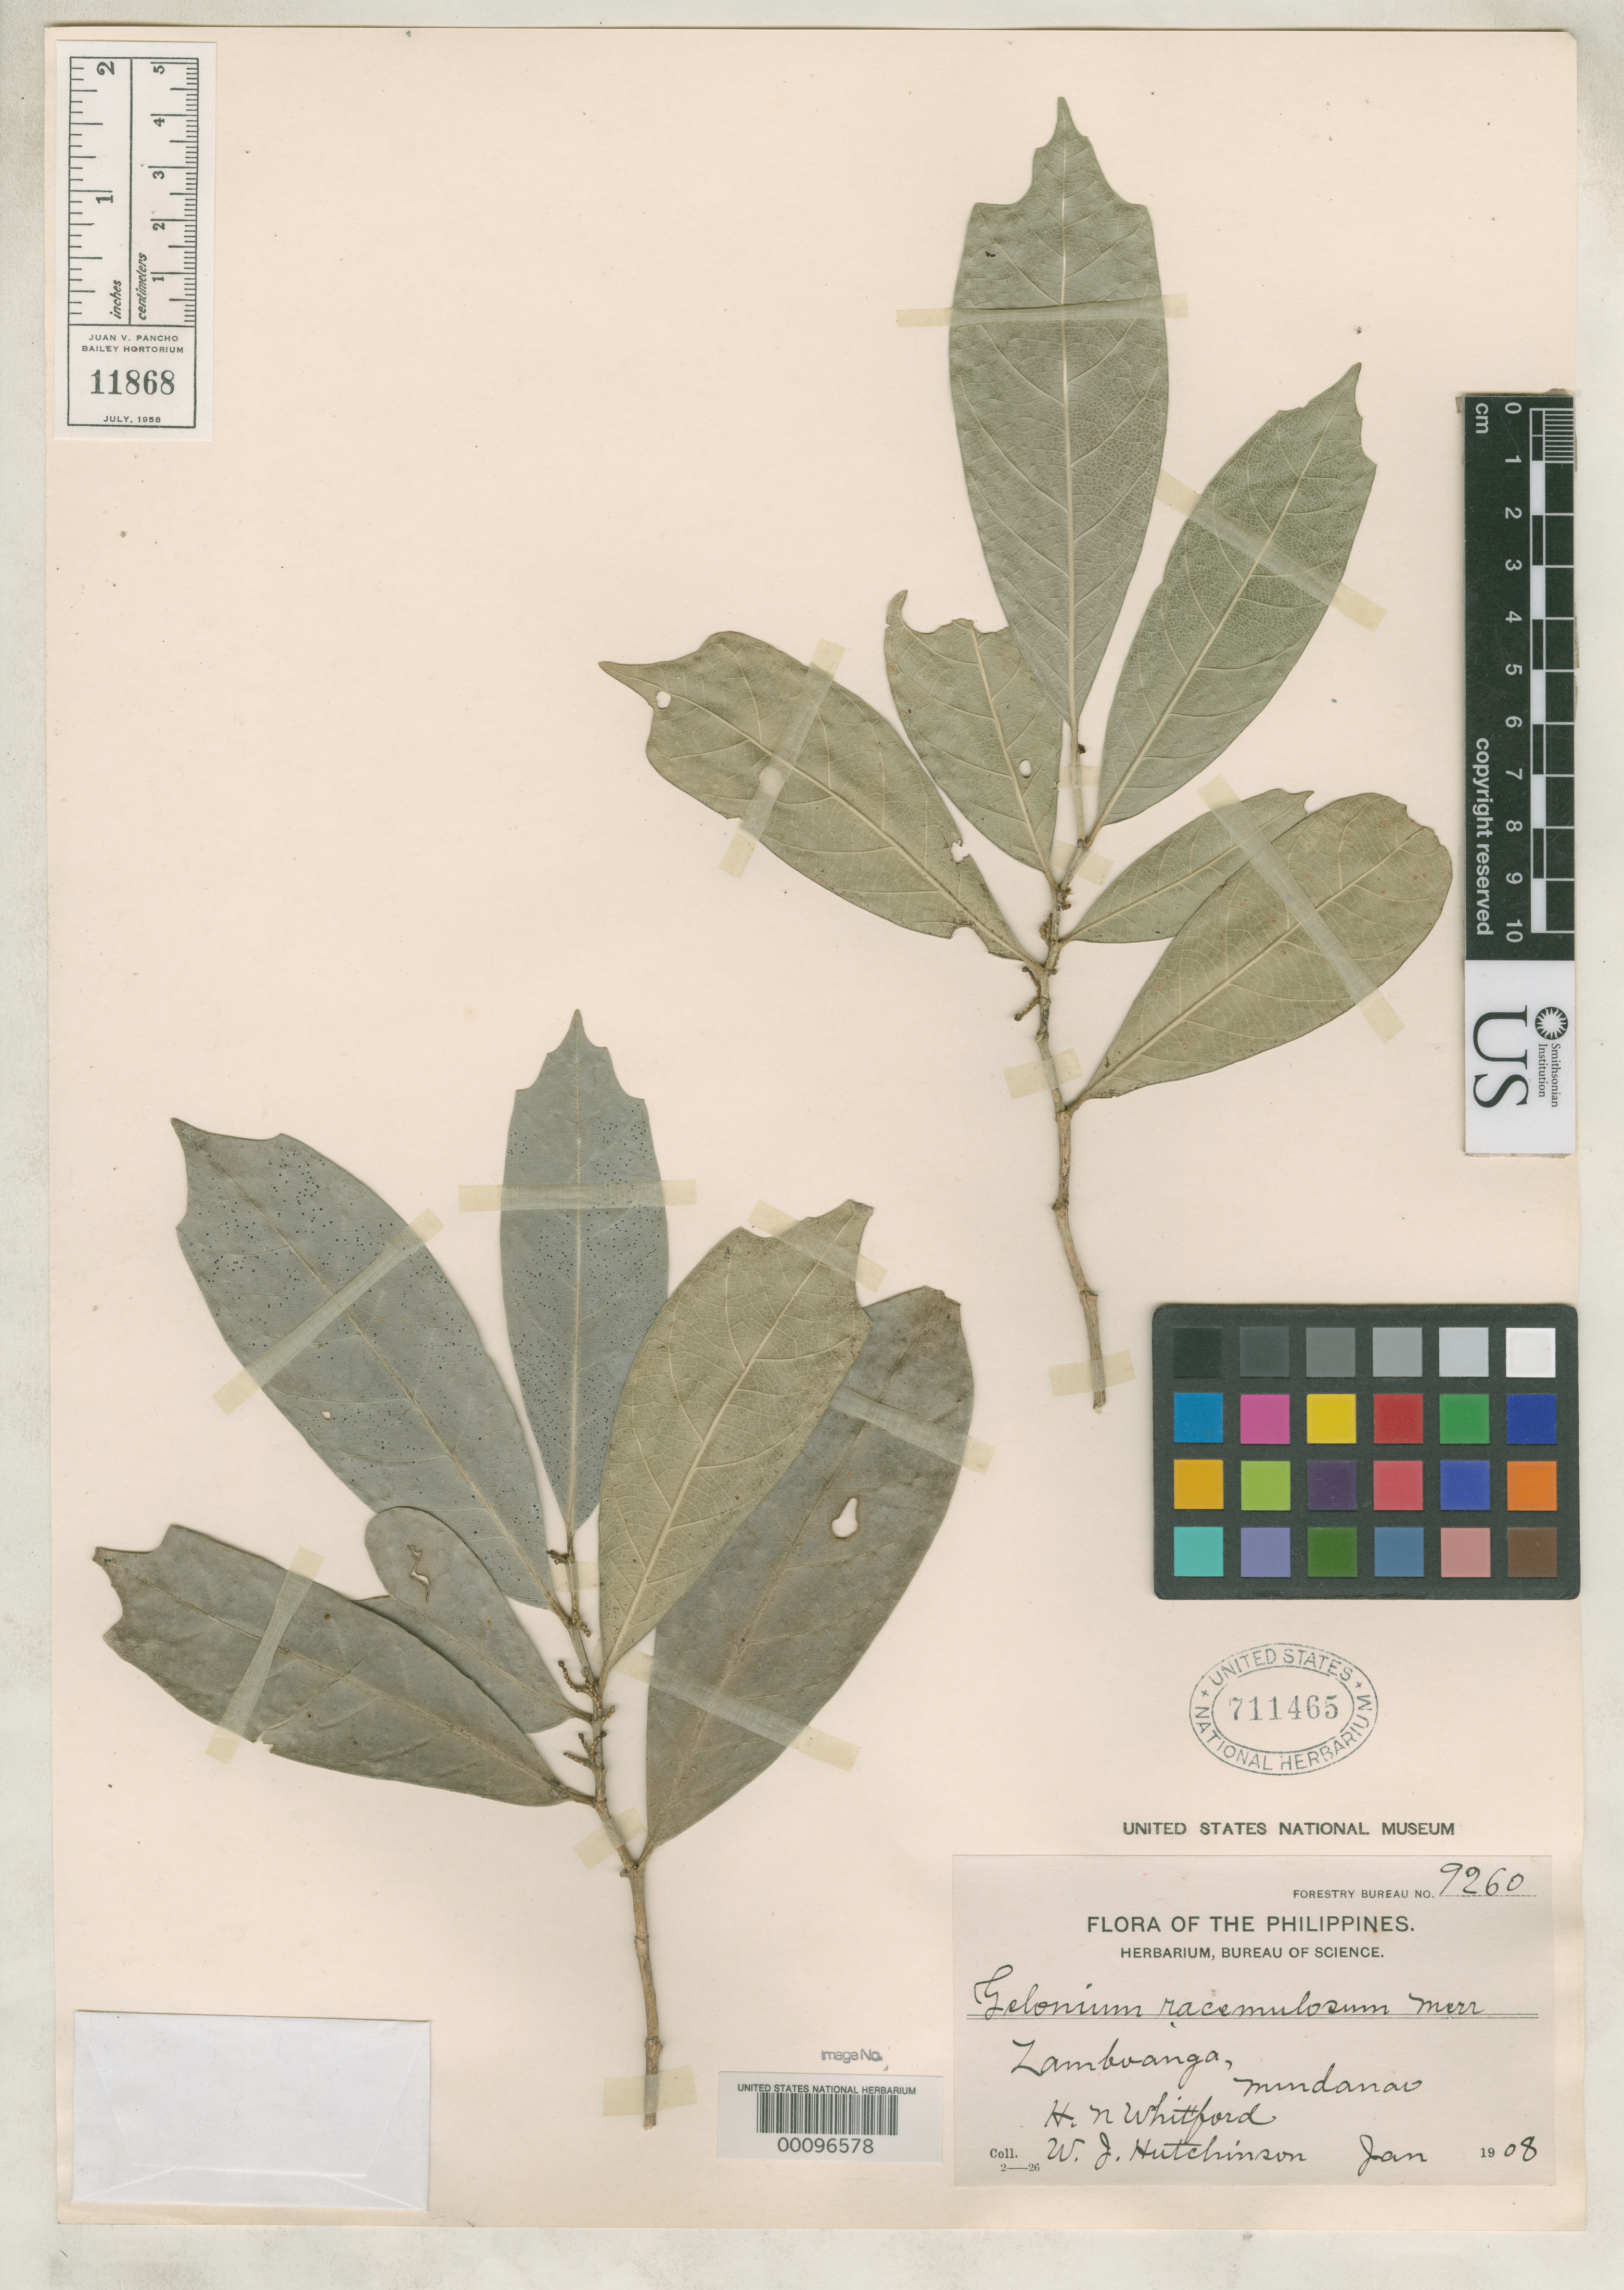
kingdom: Plantae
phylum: Tracheophyta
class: Magnoliopsida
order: Malpighiales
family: Euphorbiaceae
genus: Gelonium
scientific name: Gelonium racemulosum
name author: Merr.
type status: Isotype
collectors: W. I. Hutchinson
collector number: Bur. Sci. 9260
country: Philippines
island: Mindanao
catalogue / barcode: US 711465